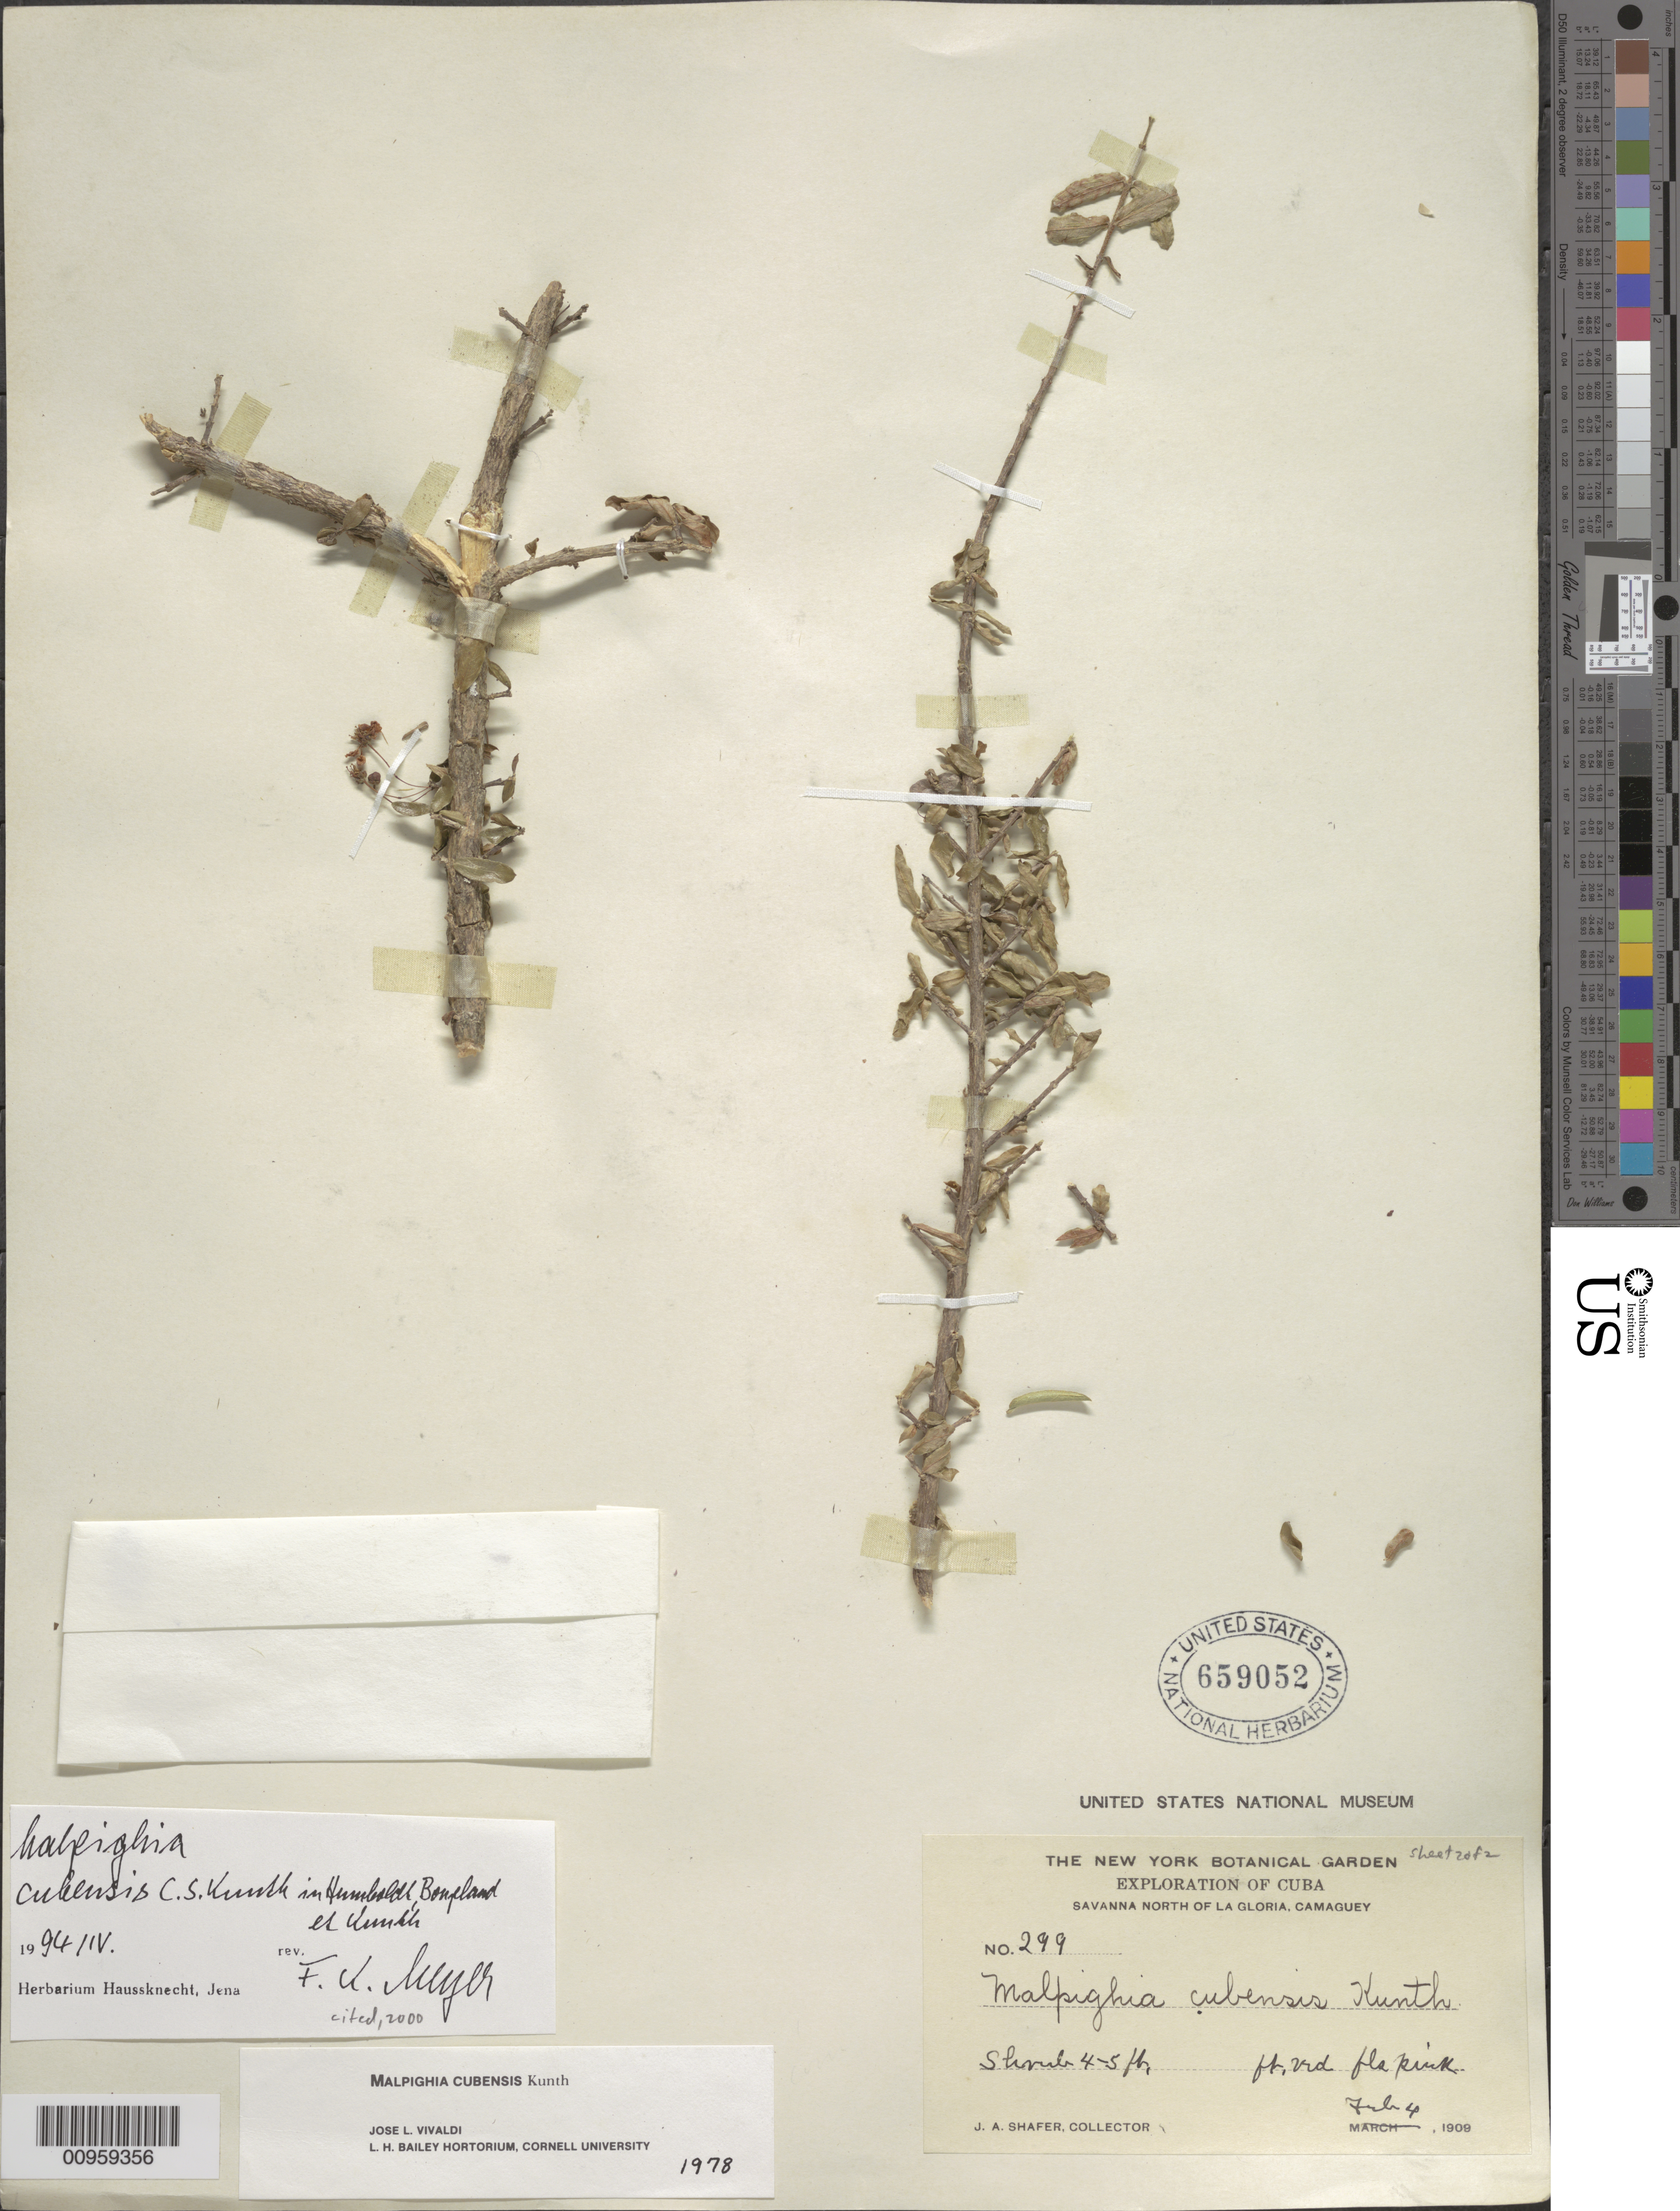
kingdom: Plantae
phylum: Tracheophyta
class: Magnoliopsida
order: Malpighiales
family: Malpighiaceae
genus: Malpighia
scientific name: Malpighia cubensis var. cubensis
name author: Kunth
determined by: Meyer, F. K.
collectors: J. A. Shafer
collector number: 299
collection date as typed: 04 Feb 1909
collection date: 1909-02-04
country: Cuba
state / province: Camagüey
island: Cuba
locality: North of La Gloria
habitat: Savanna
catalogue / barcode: US 659052